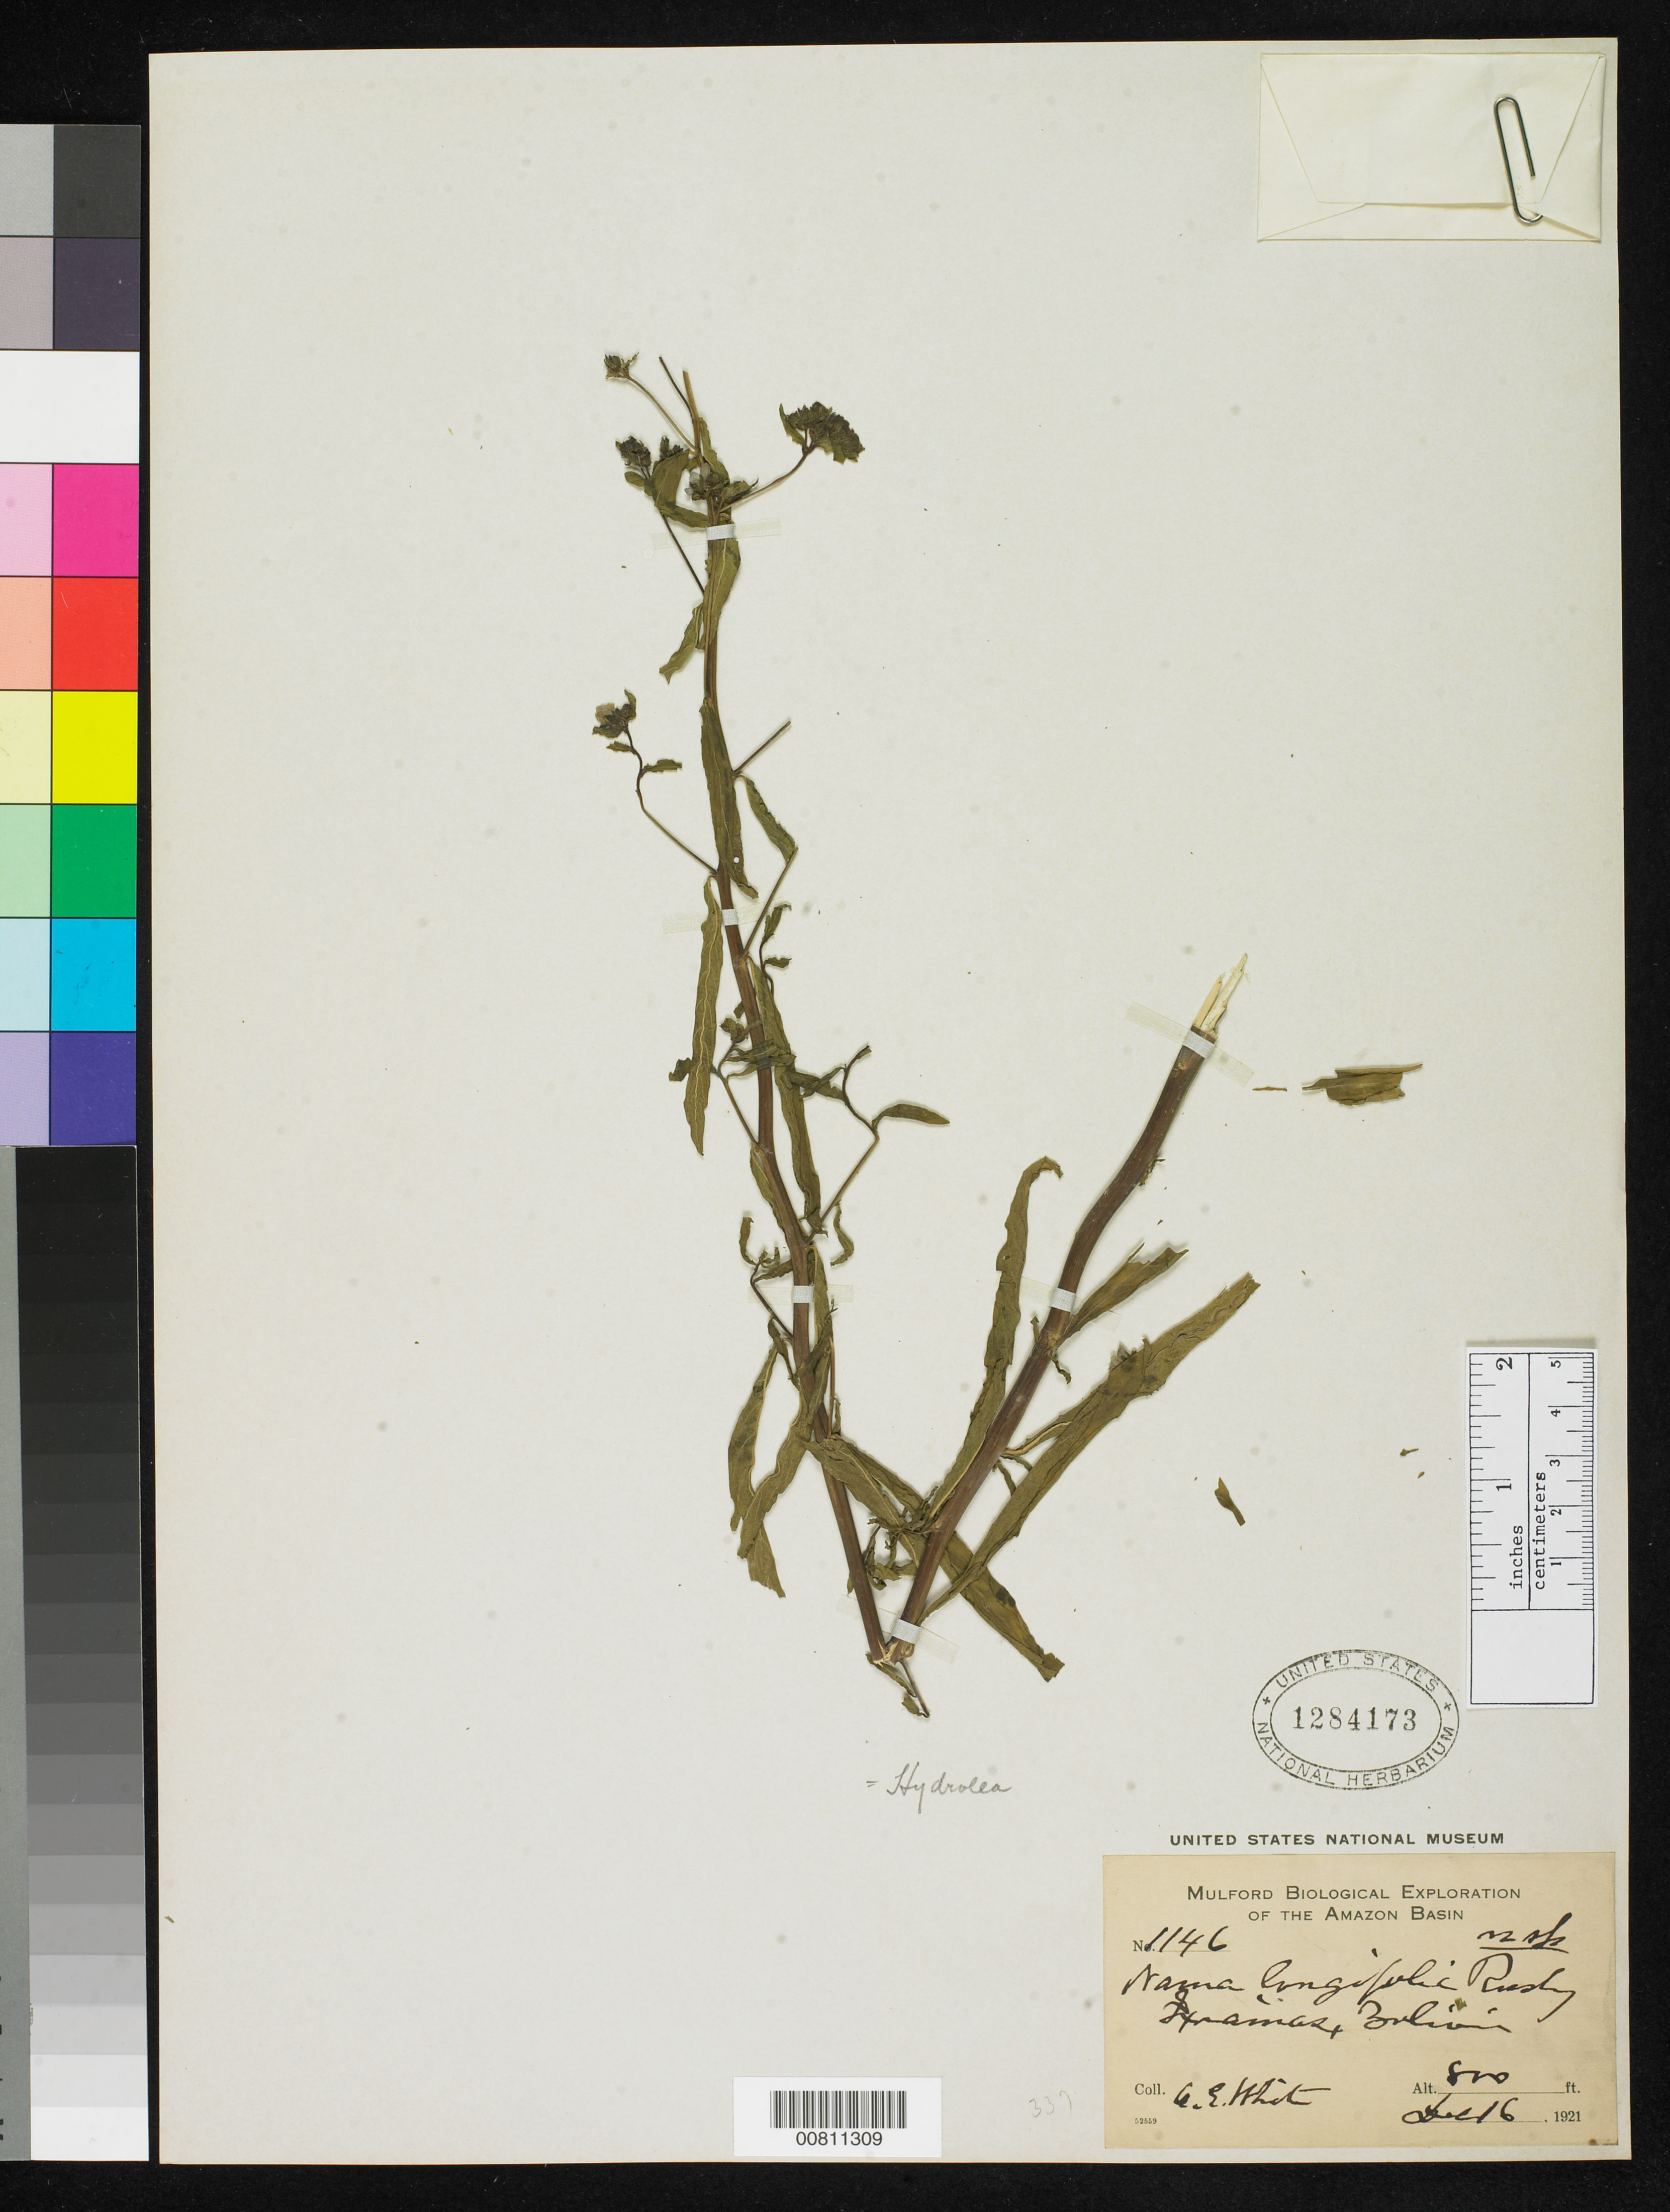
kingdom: Plantae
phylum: Tracheophyta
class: Magnoliopsida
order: Boraginales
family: Namaceae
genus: Nama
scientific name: Nama longifolium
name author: Rusby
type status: Isotype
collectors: O. E. White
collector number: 11146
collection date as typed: Dec. 16, 1921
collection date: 1921-12-16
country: Bolivia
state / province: La Paz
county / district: Iturralde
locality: Ixiamas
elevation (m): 244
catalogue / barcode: US 1284173